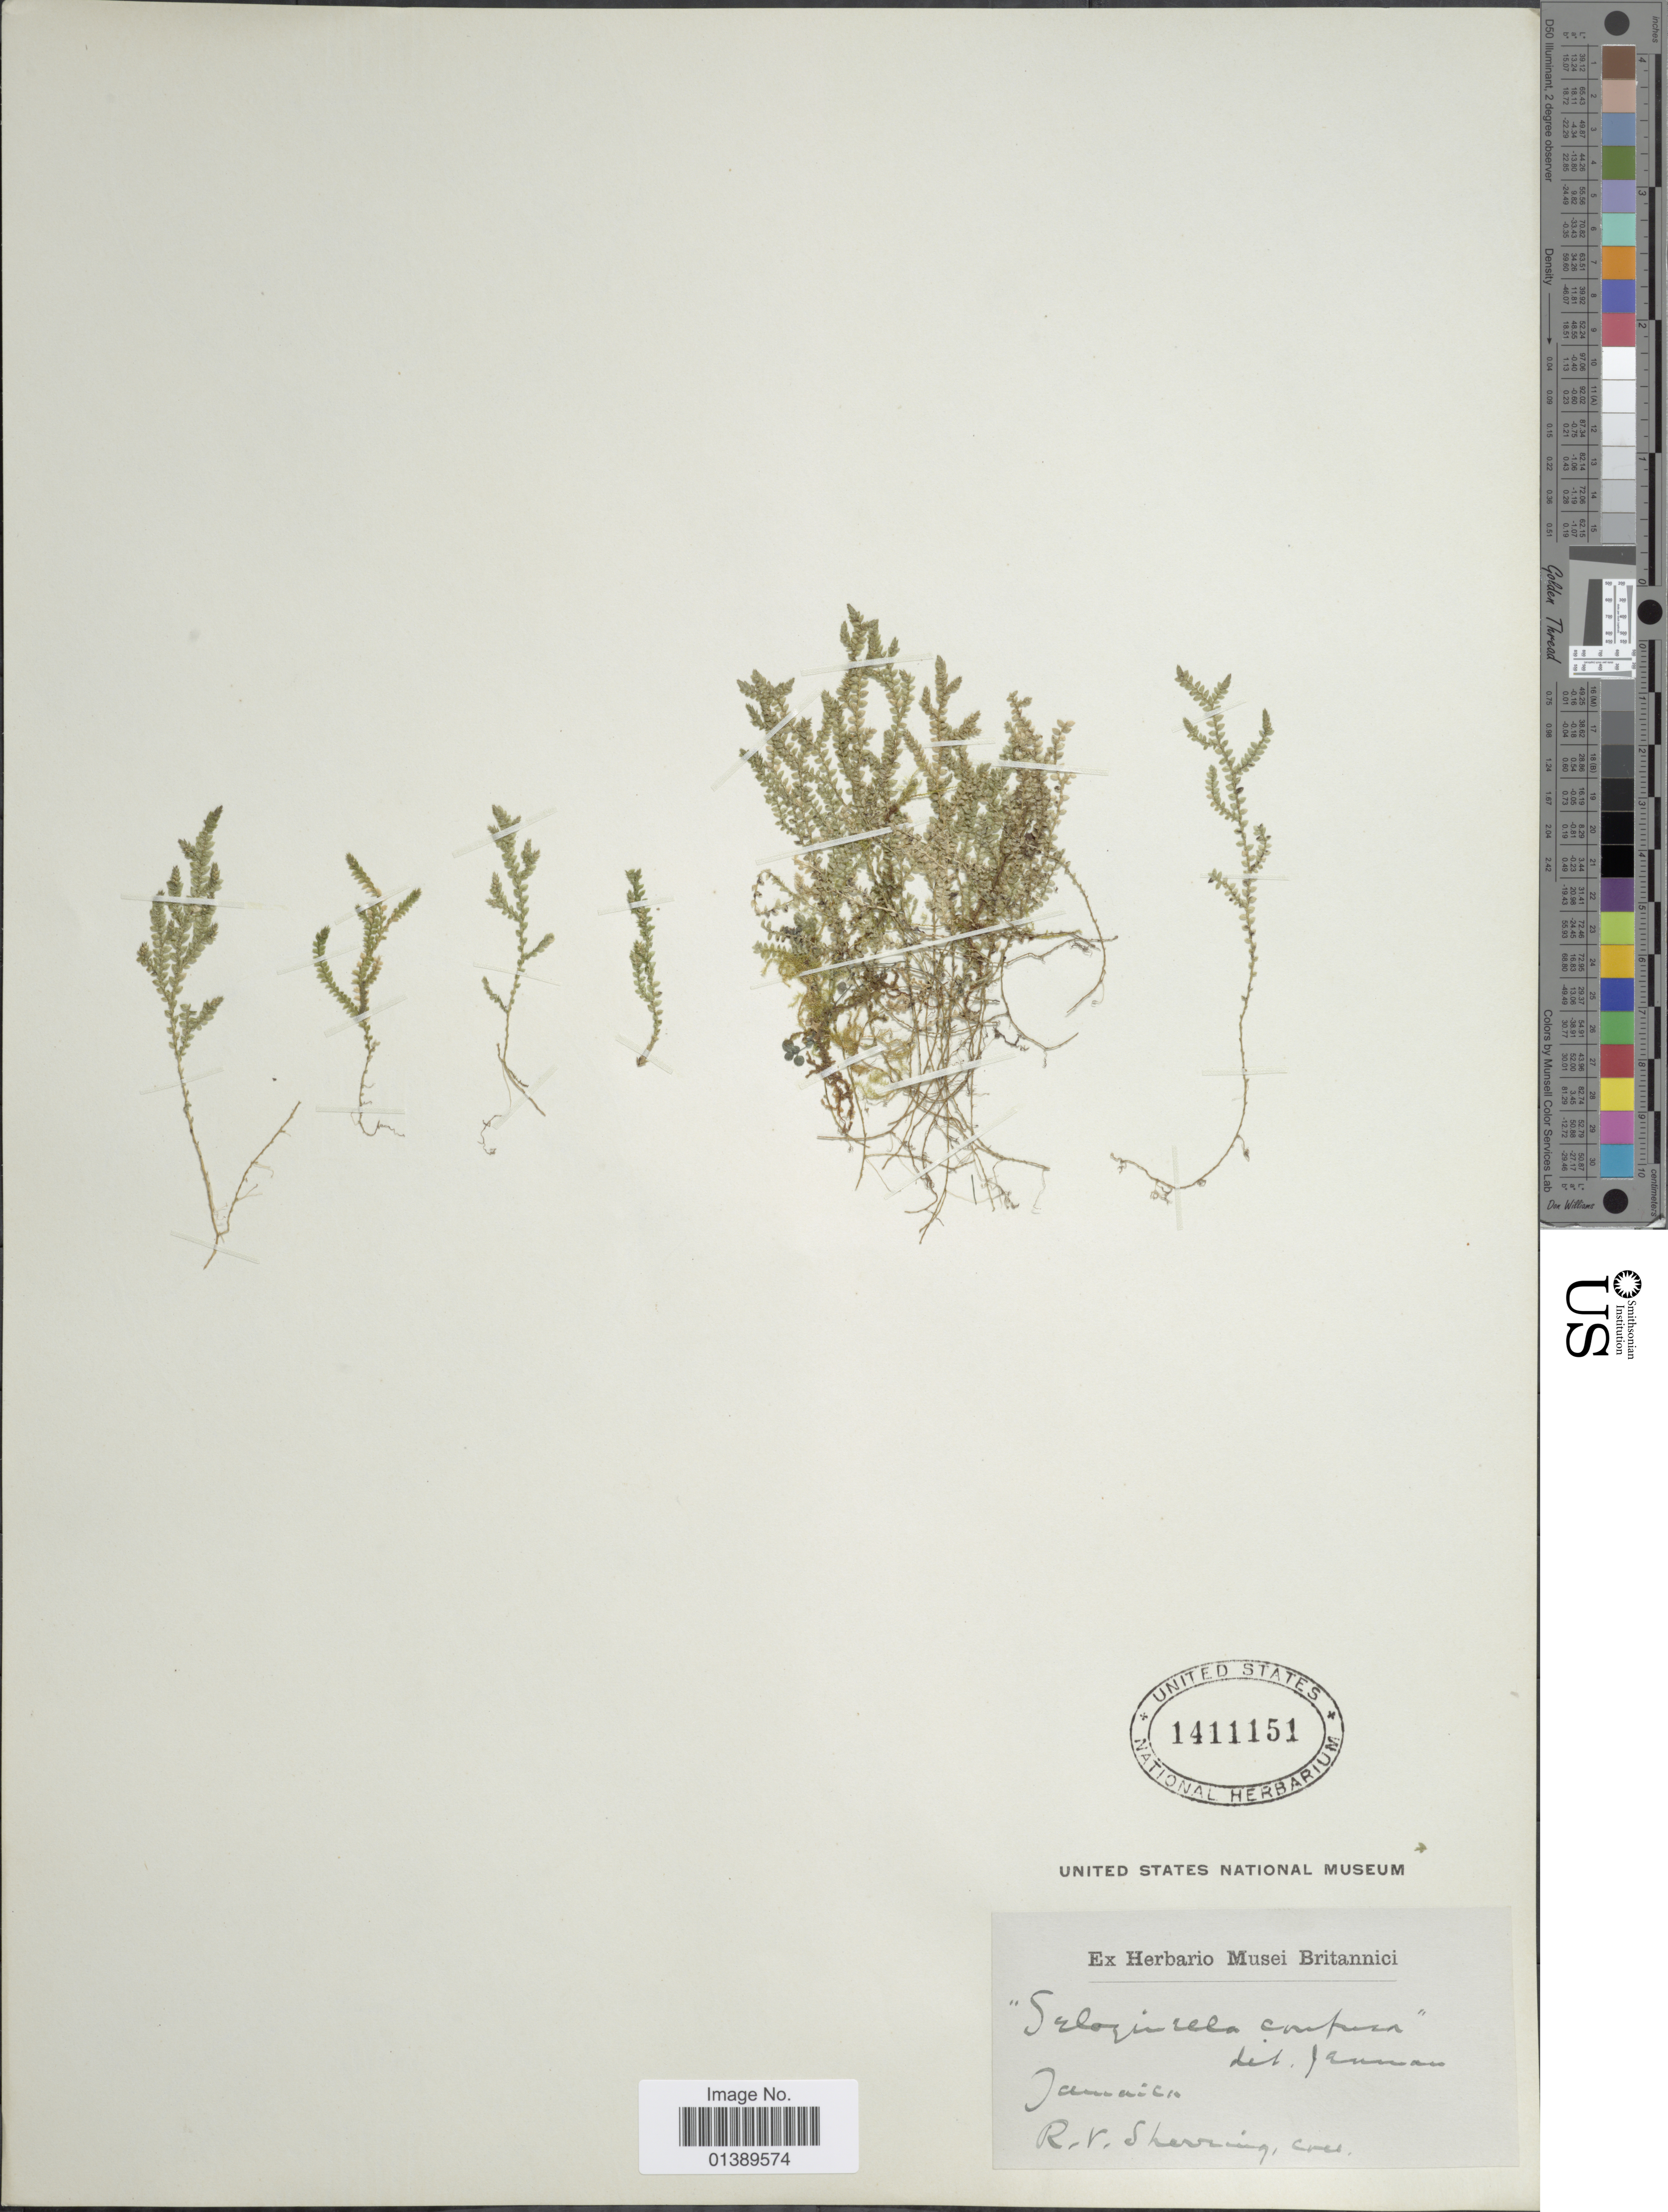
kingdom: Plantae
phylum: Tracheophyta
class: Lycopodiopsida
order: Selaginellales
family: Selaginellaceae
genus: Selaginella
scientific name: Selaginella confusa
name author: Spring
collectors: R. Sherring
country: Jamaica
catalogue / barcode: US 1411151